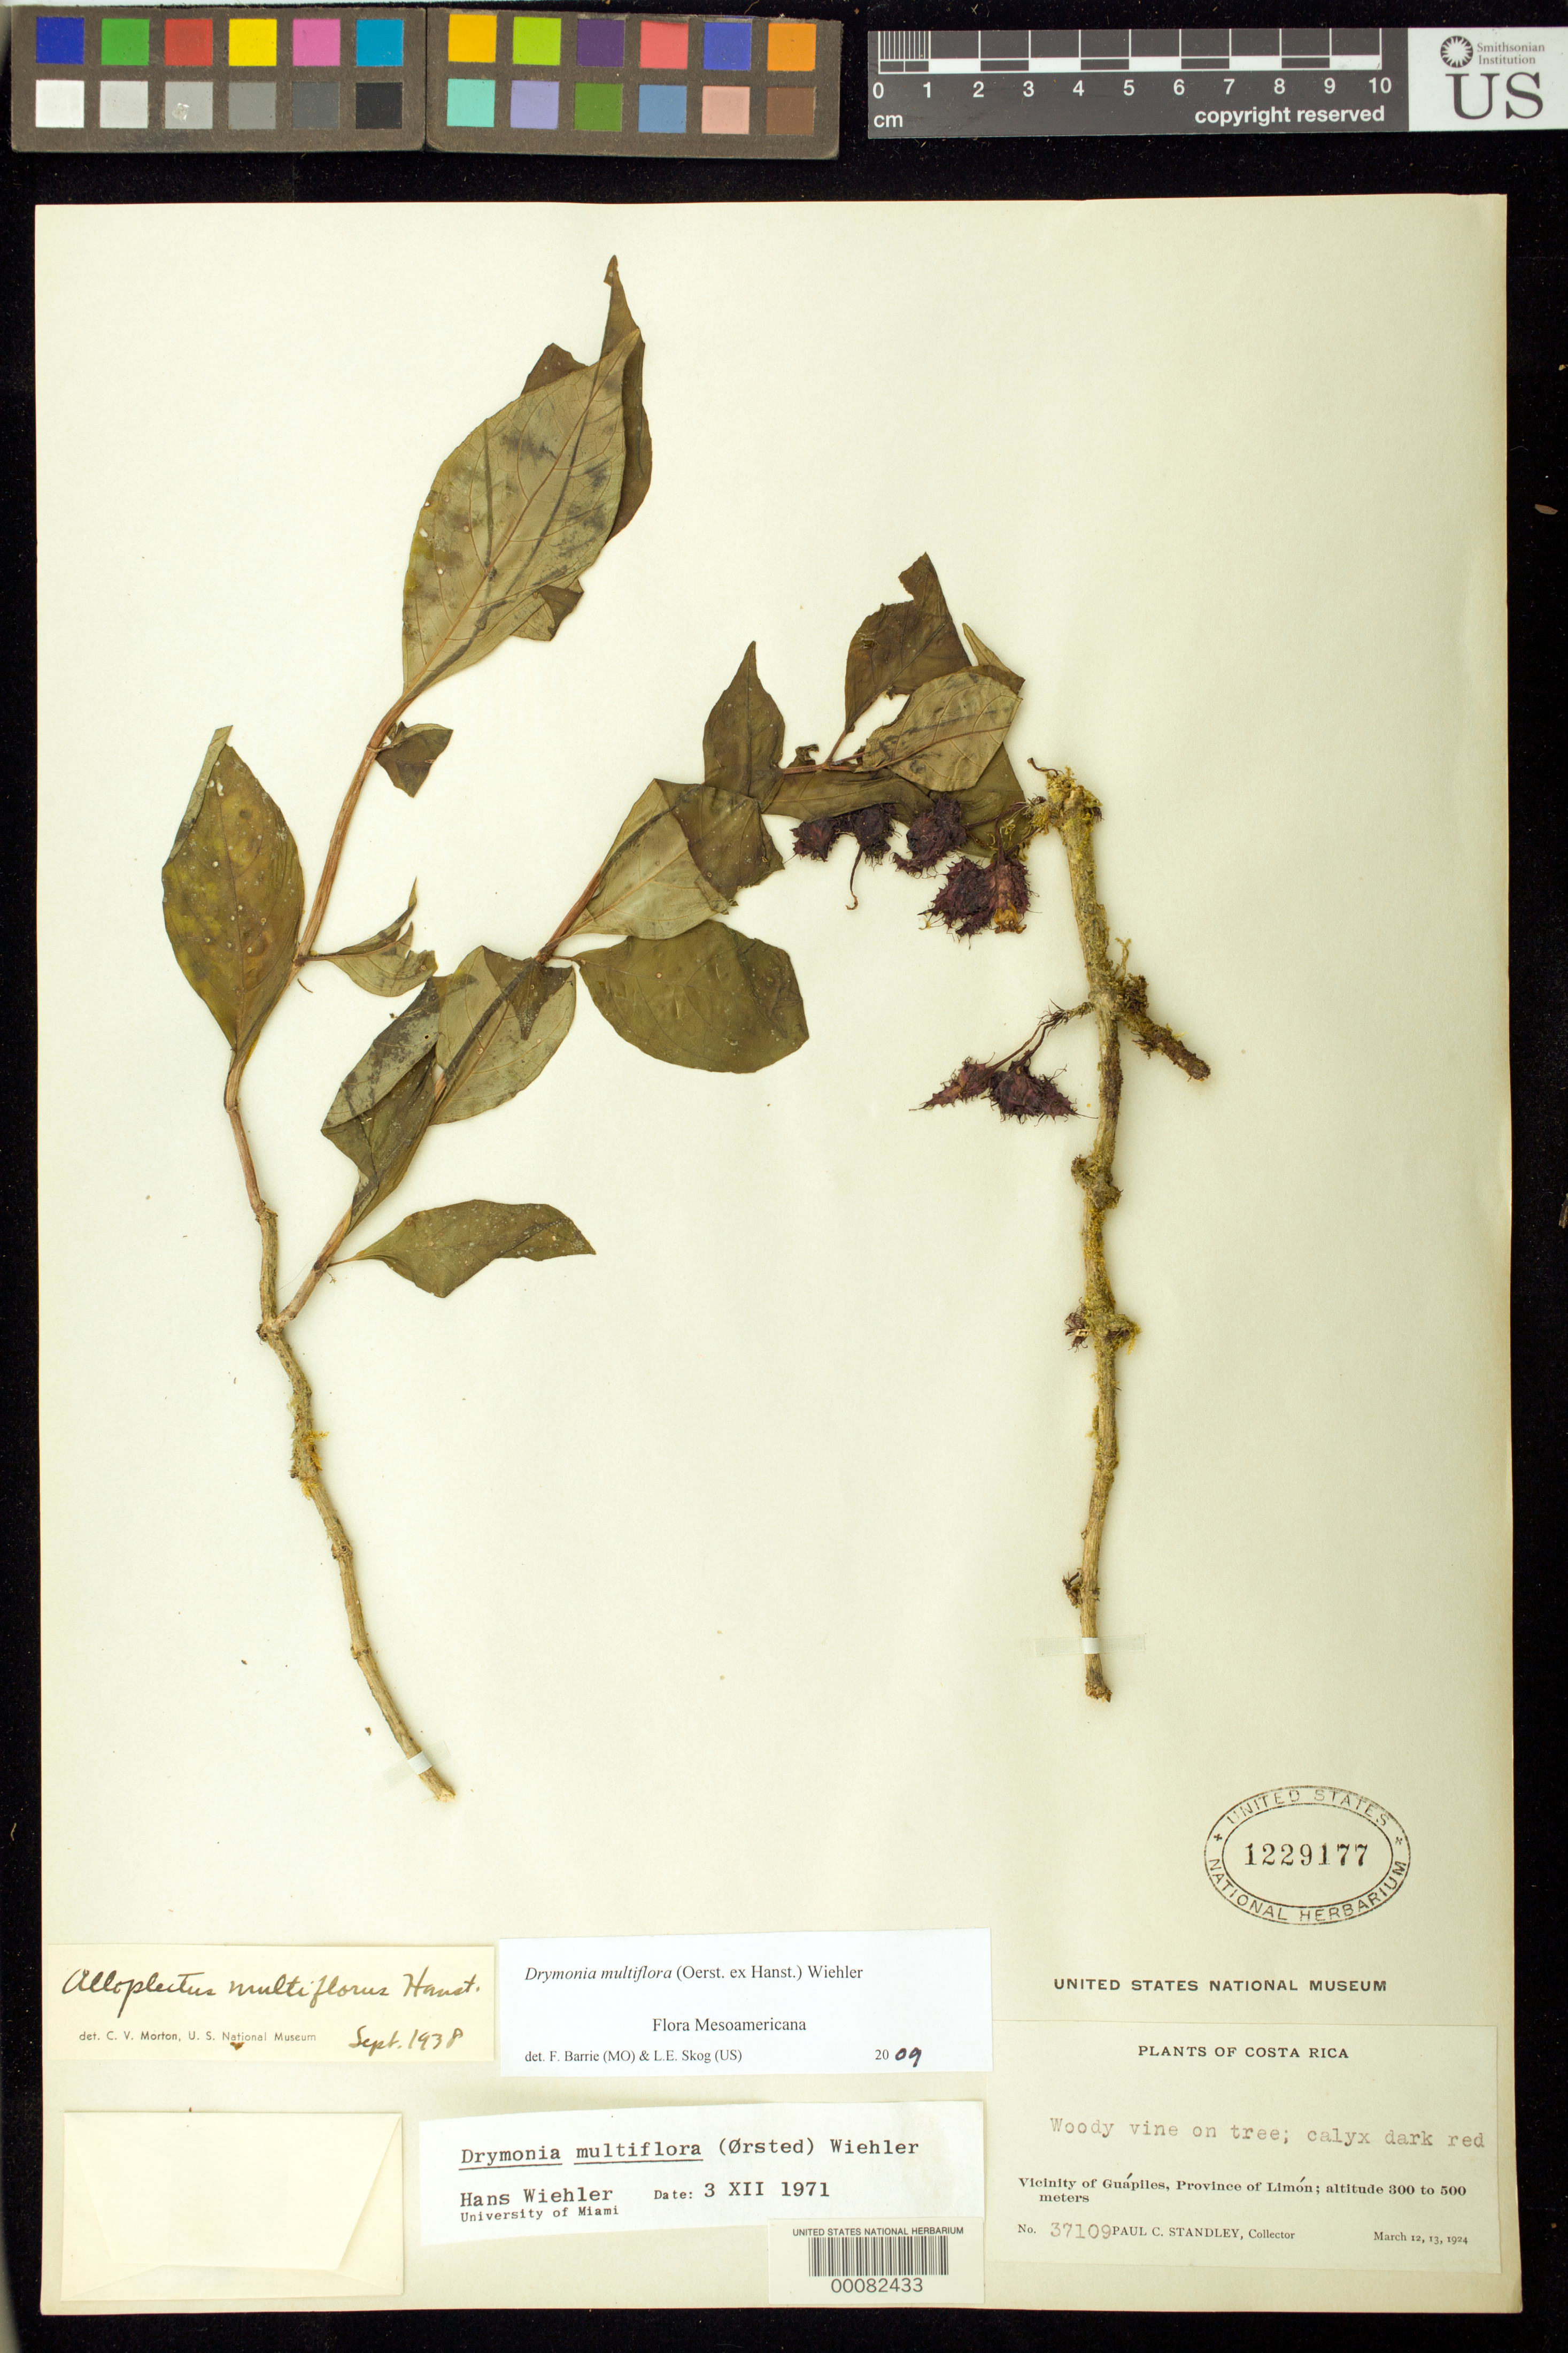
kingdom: Plantae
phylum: Tracheophyta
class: Magnoliopsida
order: Lamiales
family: Gesneriaceae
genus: Drymonia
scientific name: Drymonia multiflora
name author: (Oerst. ex Hanst.) Wiehler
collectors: P. C. Standley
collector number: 37109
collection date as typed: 12-13 Mar 1924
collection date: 1924-03-12/1924-03-13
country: Costa Rica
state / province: Limón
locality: Vicinity of Guapiles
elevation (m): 300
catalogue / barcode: US 1229177